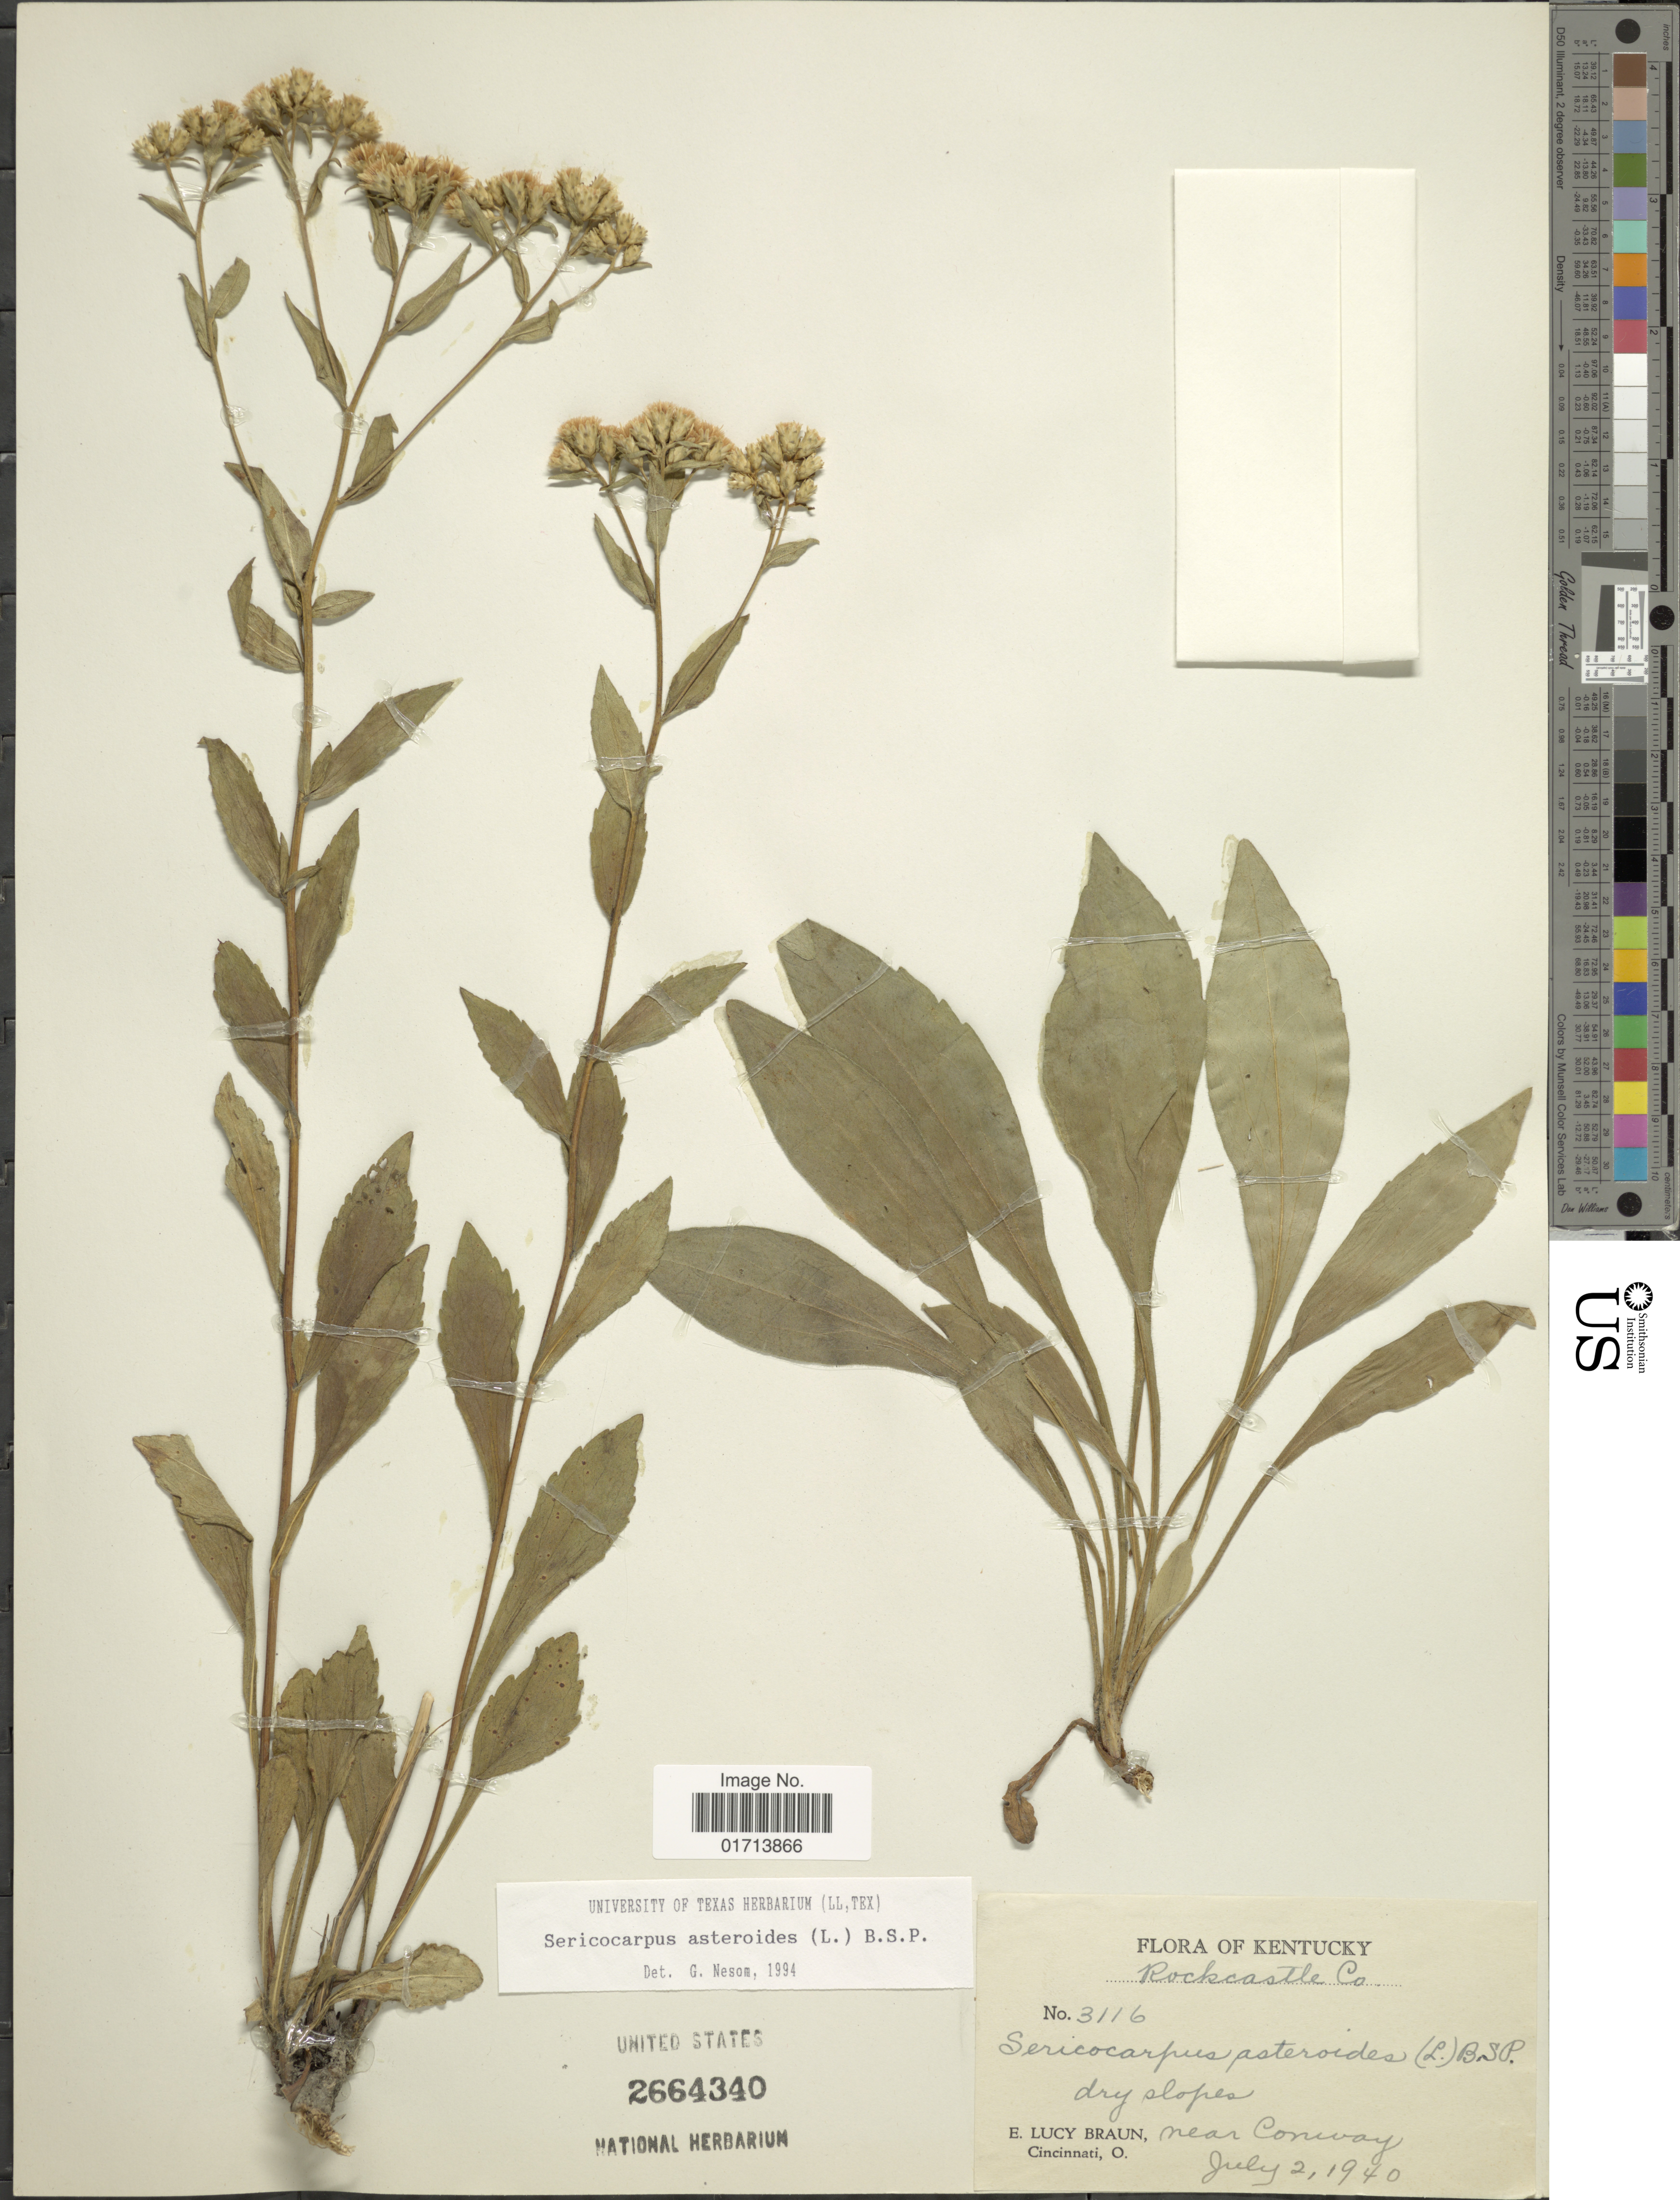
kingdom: Plantae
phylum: Tracheophyta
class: Magnoliopsida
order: Asterales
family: Asteraceae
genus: Sericocarpus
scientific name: Sericocarpus asteroides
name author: (L.) Britton, Stearns & Poggenb.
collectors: E. L. Braun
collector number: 3116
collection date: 1940-07-02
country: United States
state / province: Kentucky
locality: Near Conway, Rockcastle Co.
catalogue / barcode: US 2664340